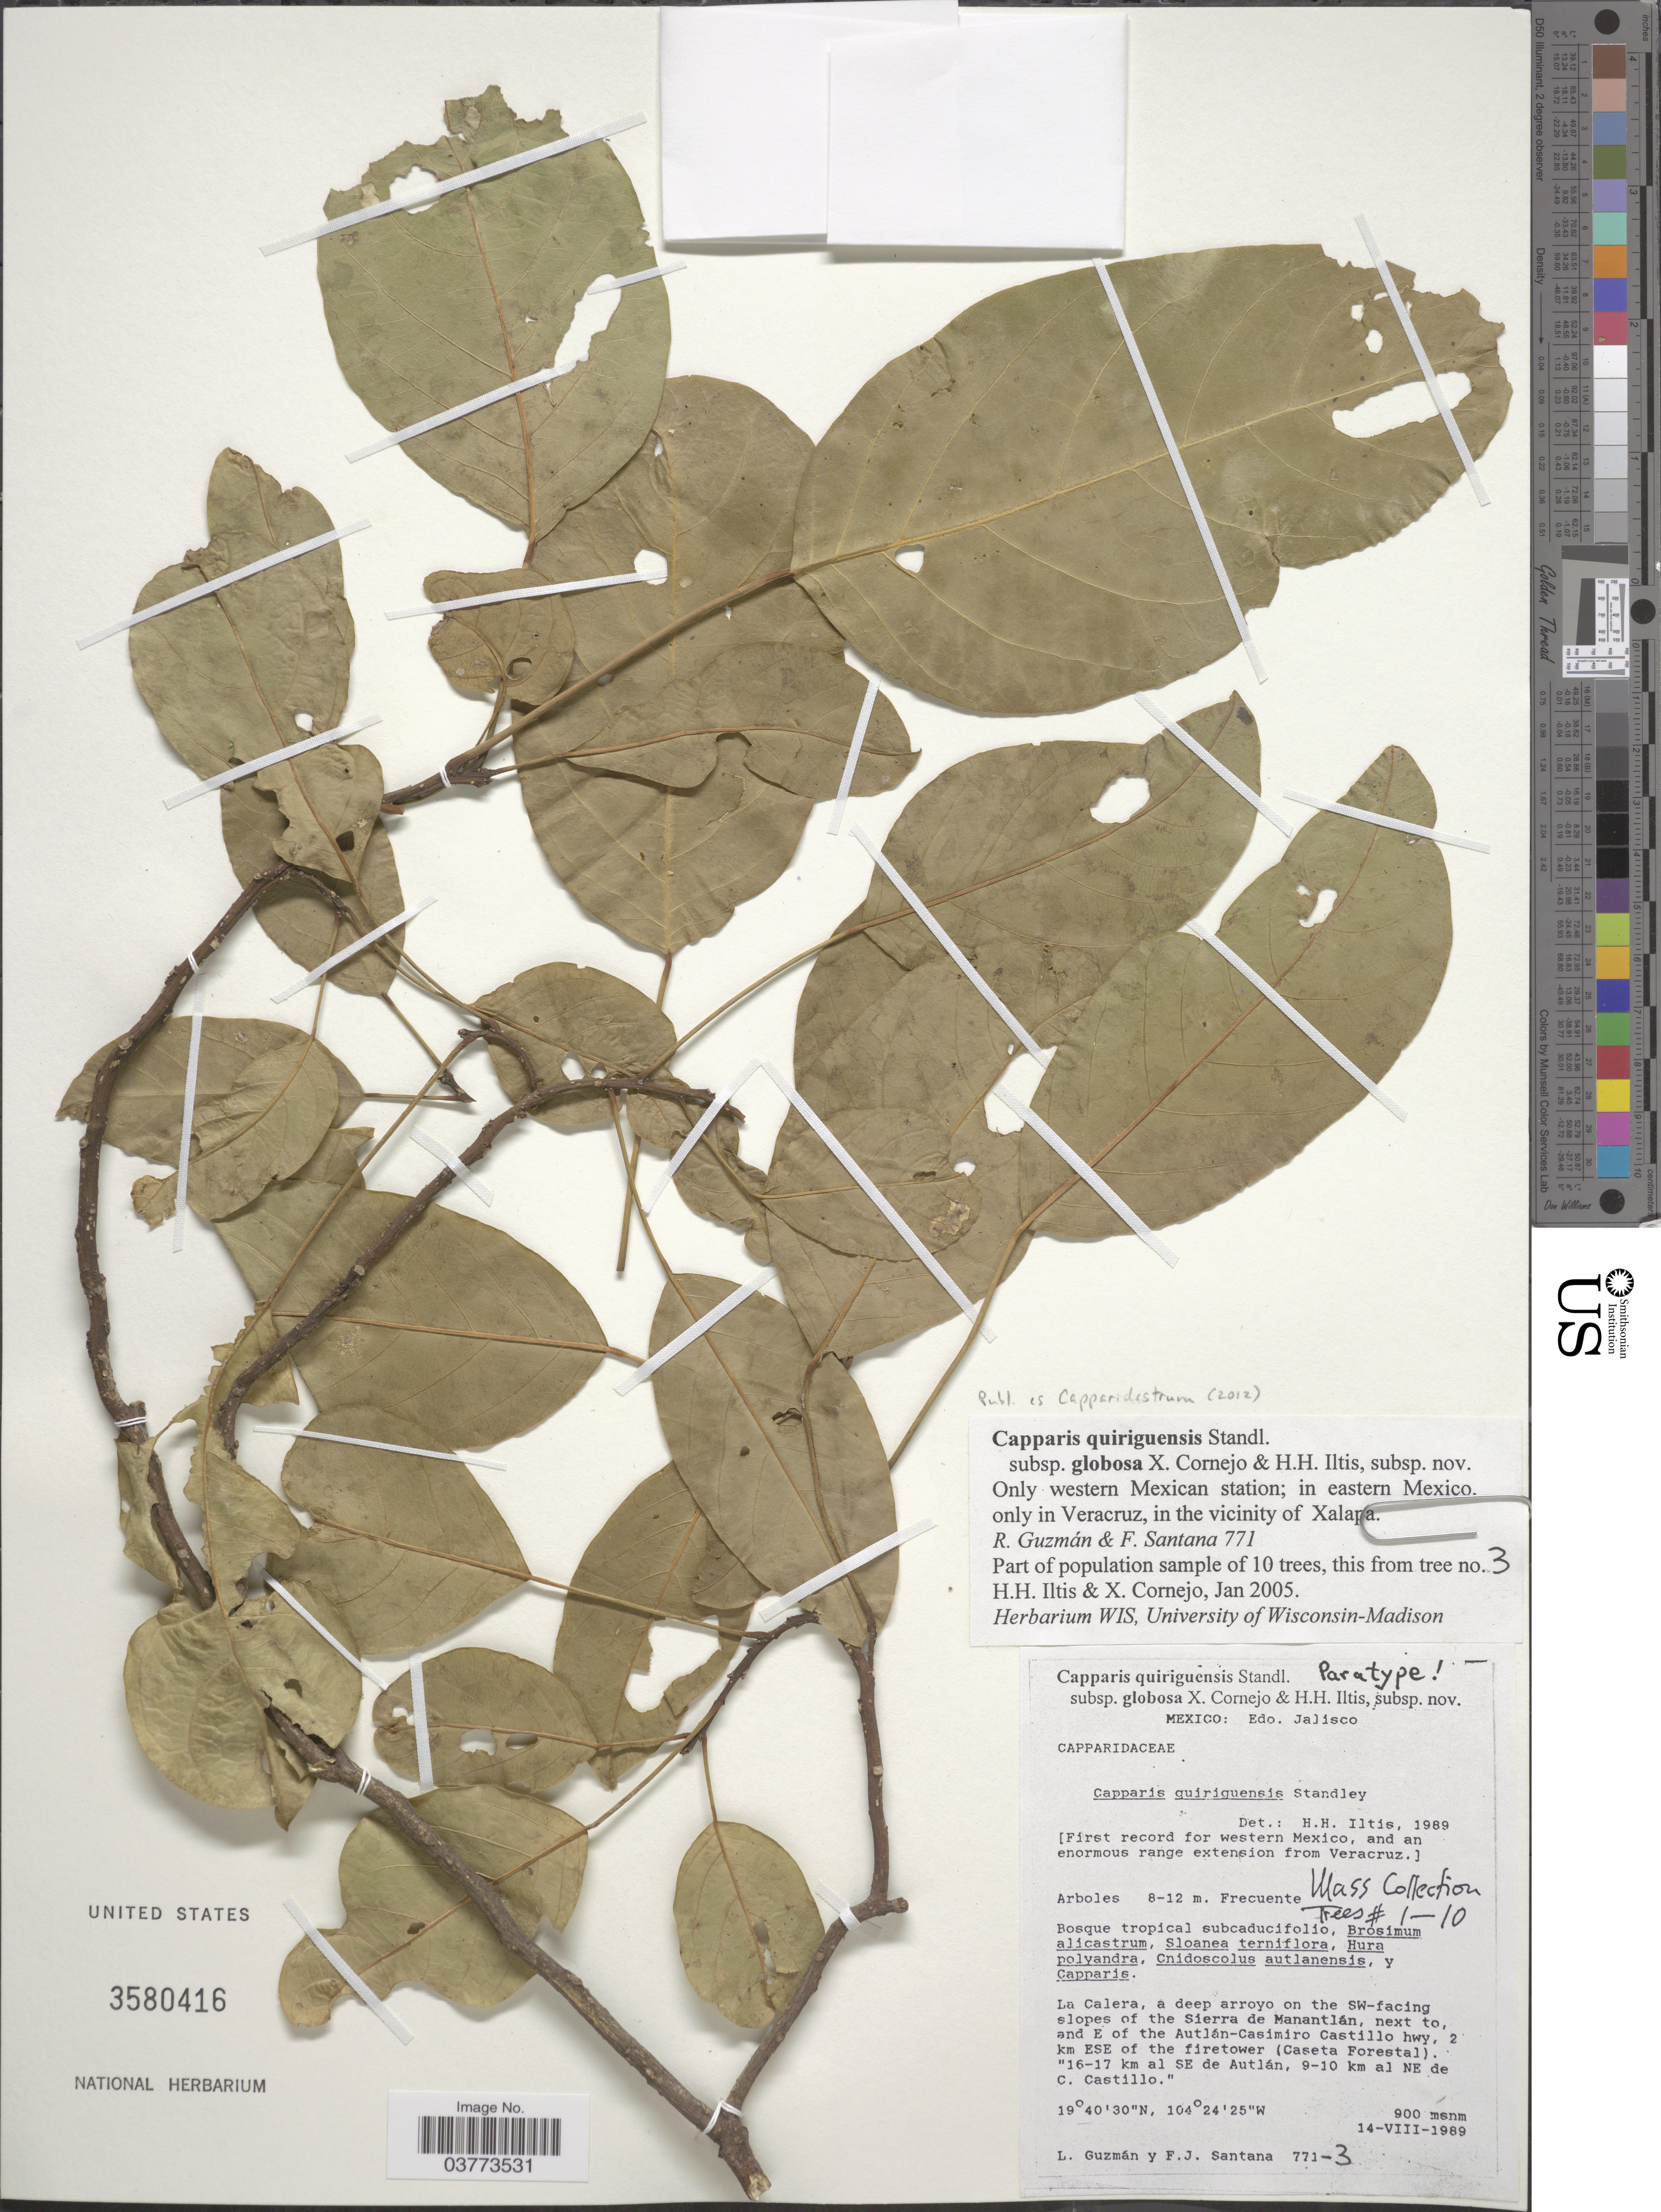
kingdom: Plantae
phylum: Tracheophyta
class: Magnoliopsida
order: Brassicales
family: Capparaceae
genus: Capparidastrum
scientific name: Capparidastrum quiriguense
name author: (Standl.) Iltis, H.H. & Cornejo, X.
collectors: L. Guzman & F. Santana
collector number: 771-3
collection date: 1989-08-14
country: Mexico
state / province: Jalisco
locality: La Calera, a deep arroyo on the SW-facing slopes of the Sierra de Mantlán, next to, and E of the Autlán-Casimiro Castillo hwy, 2 km ESE of the firetower (Caseta Forestal). "16-17 km al SE de Autlán, 9-10 km al NE de C. Castillo."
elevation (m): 900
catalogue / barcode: US 3580416